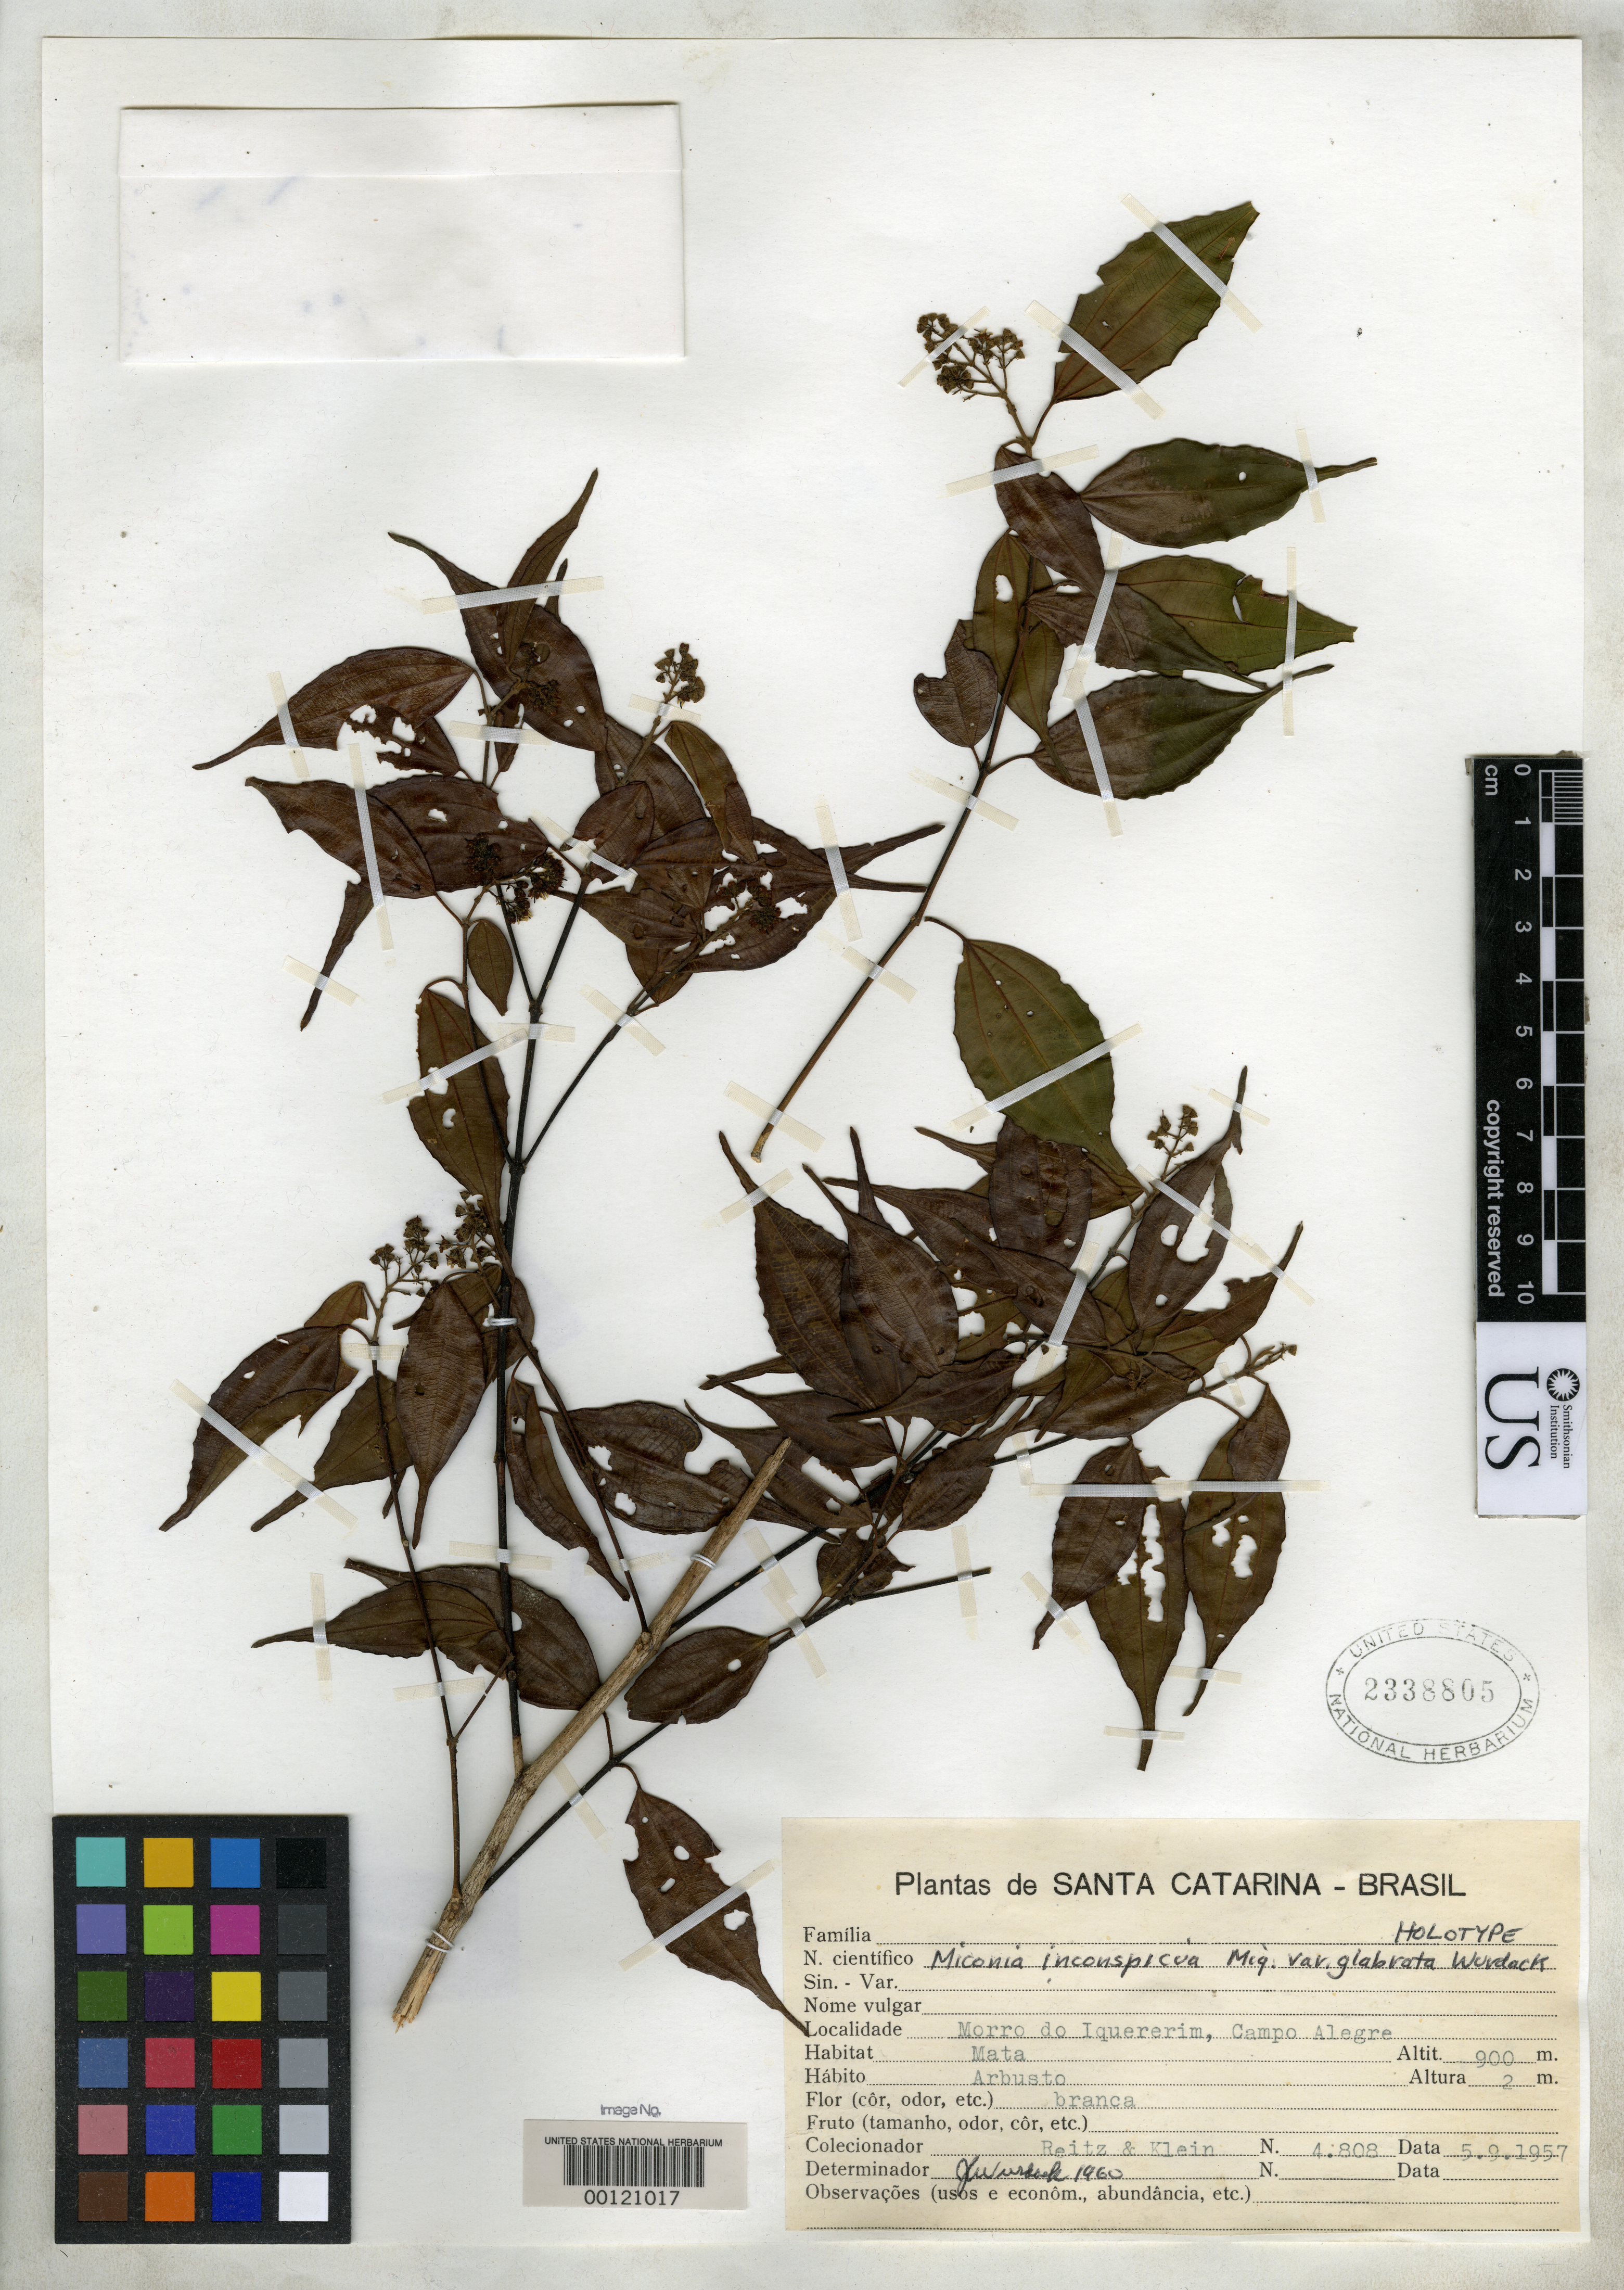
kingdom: Plantae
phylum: Tracheophyta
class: Magnoliopsida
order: Myrtales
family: Melastomataceae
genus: Miconia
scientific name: Miconia inconspicua var. glabrata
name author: Wurdack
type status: Holotype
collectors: R. Reitz & R. M. Klein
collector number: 4808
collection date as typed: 1957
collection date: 1957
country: Brazil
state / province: Santa Catarina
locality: Campo Alegre.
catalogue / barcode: US 2338805